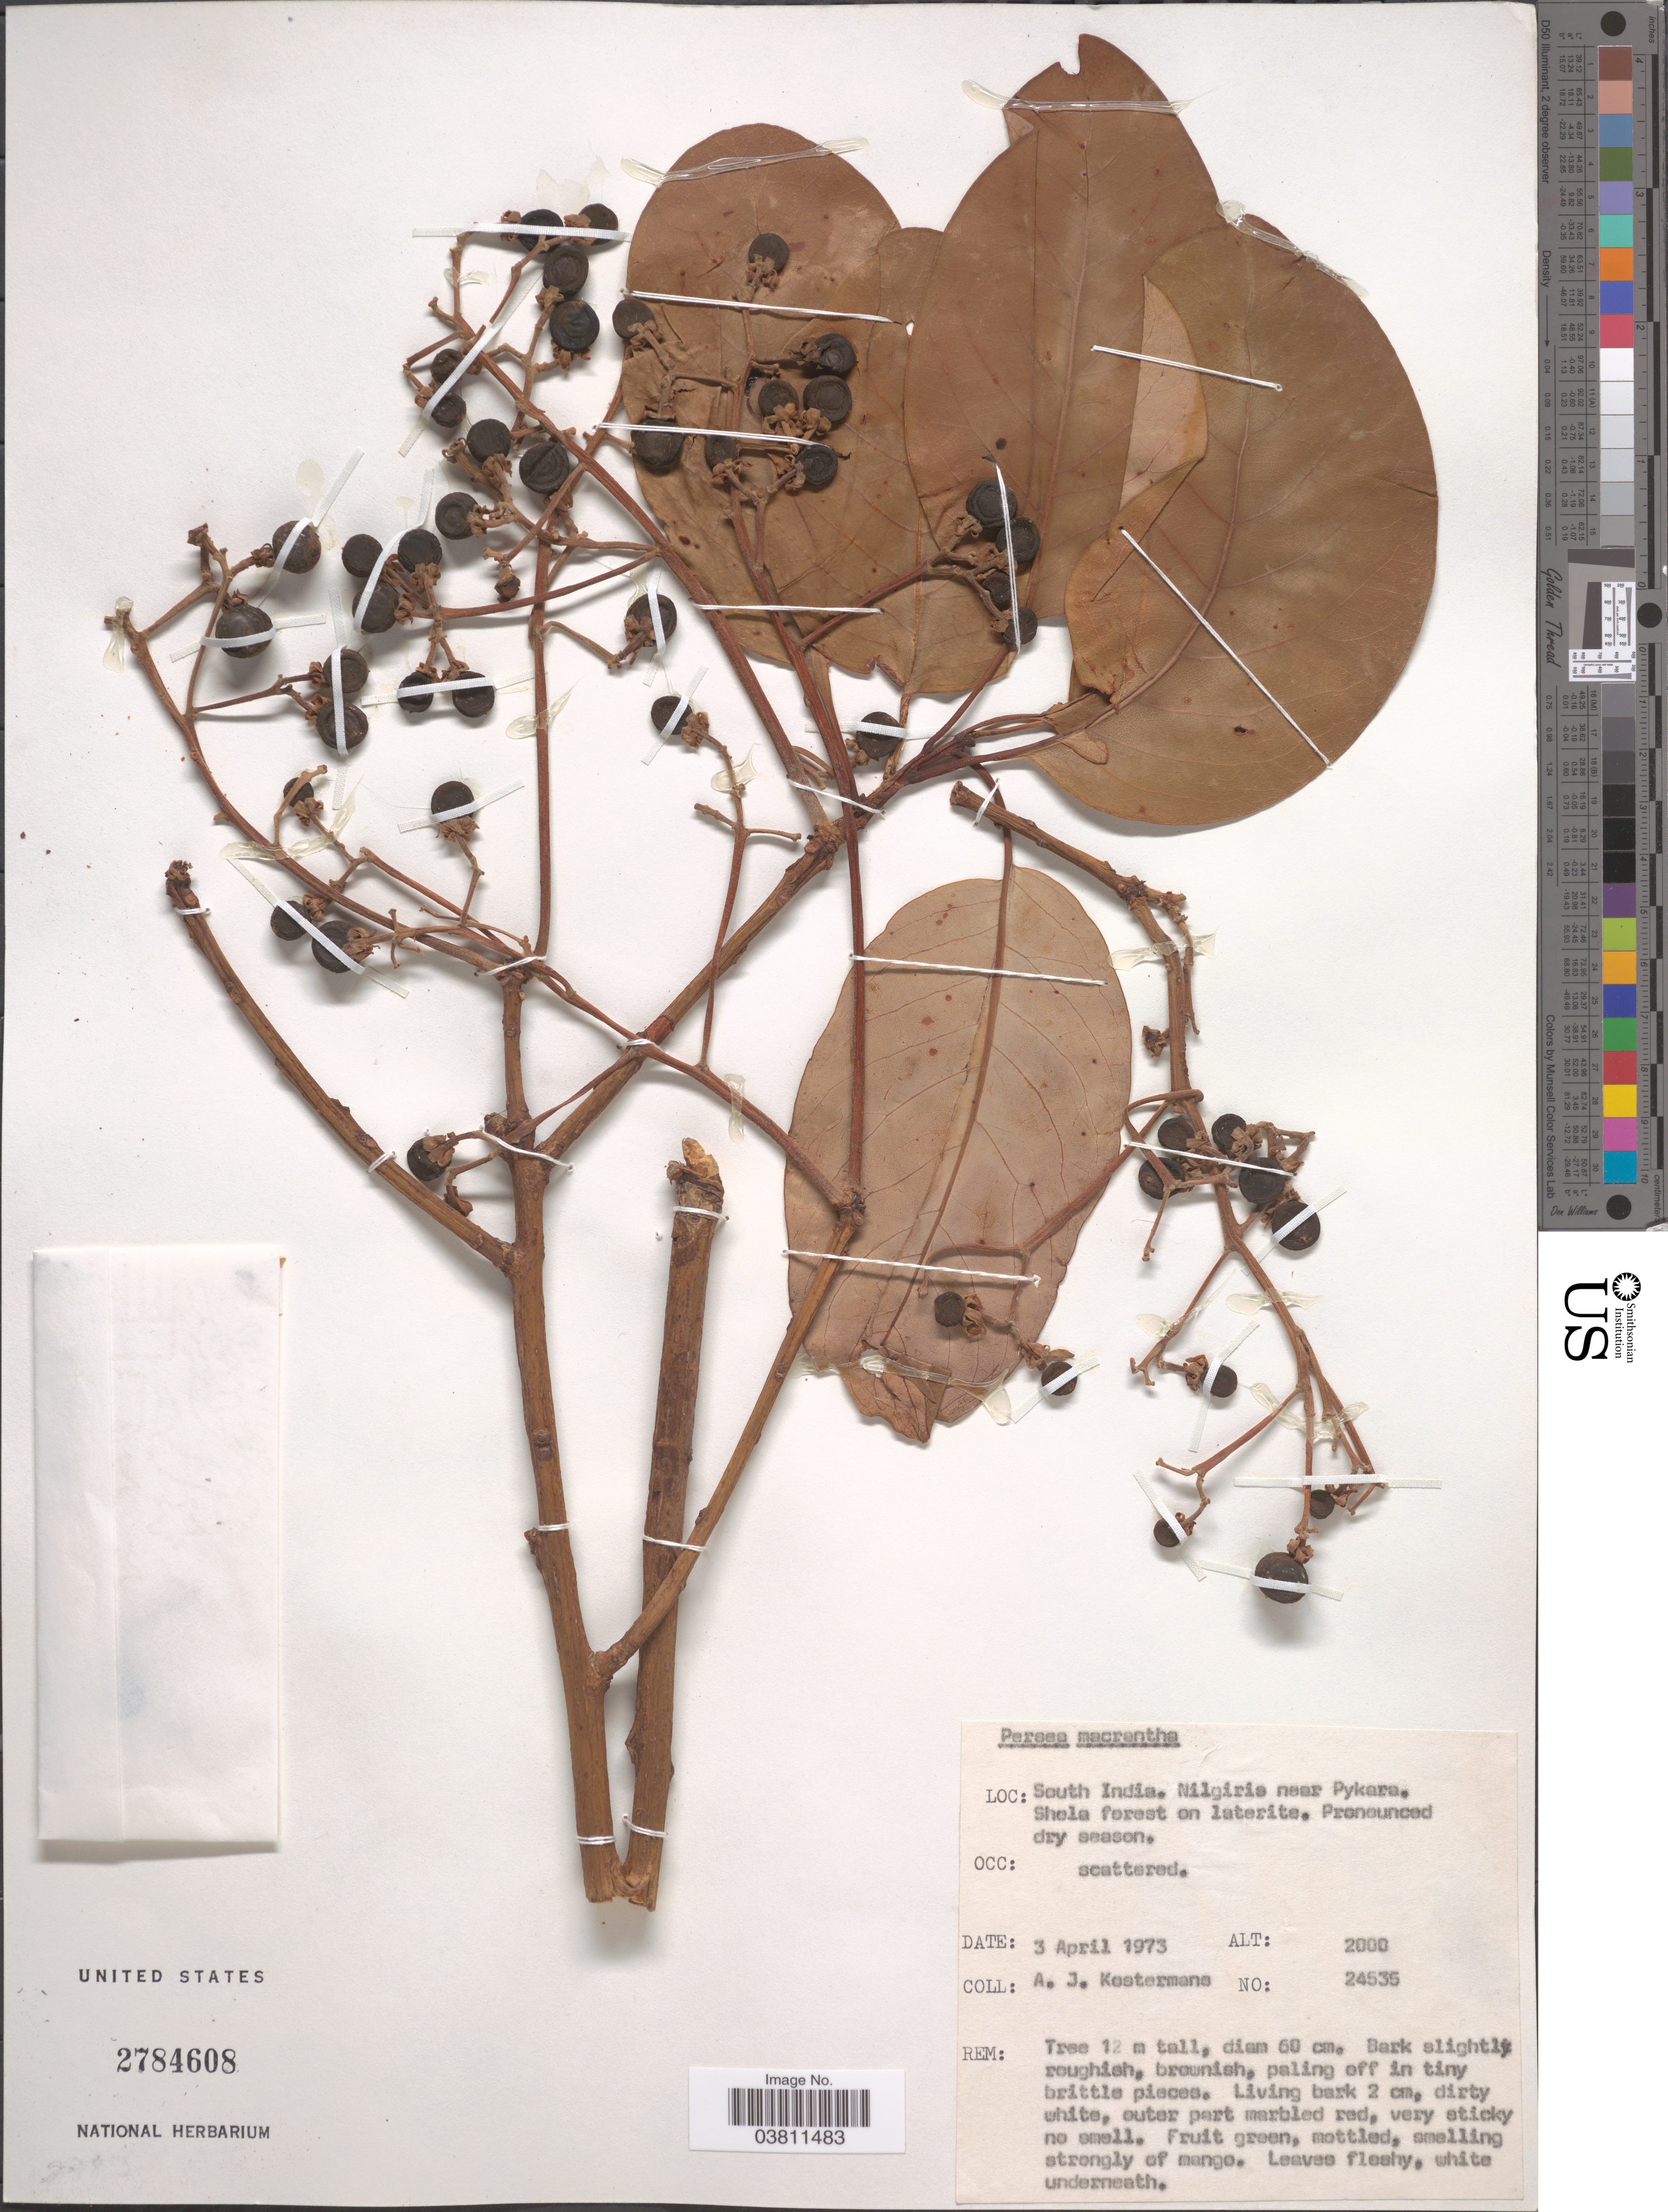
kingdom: Plantae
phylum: Tracheophyta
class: Magnoliopsida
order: Laurales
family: Lauraceae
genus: Persea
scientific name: Persea macrantha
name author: (Nees) Kosterm.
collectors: A. J. G. Kostermans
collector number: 24535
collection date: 1973-04-03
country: India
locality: South India. Nilgiria near Pykara. Shela forest on laterite.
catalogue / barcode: US 2784608